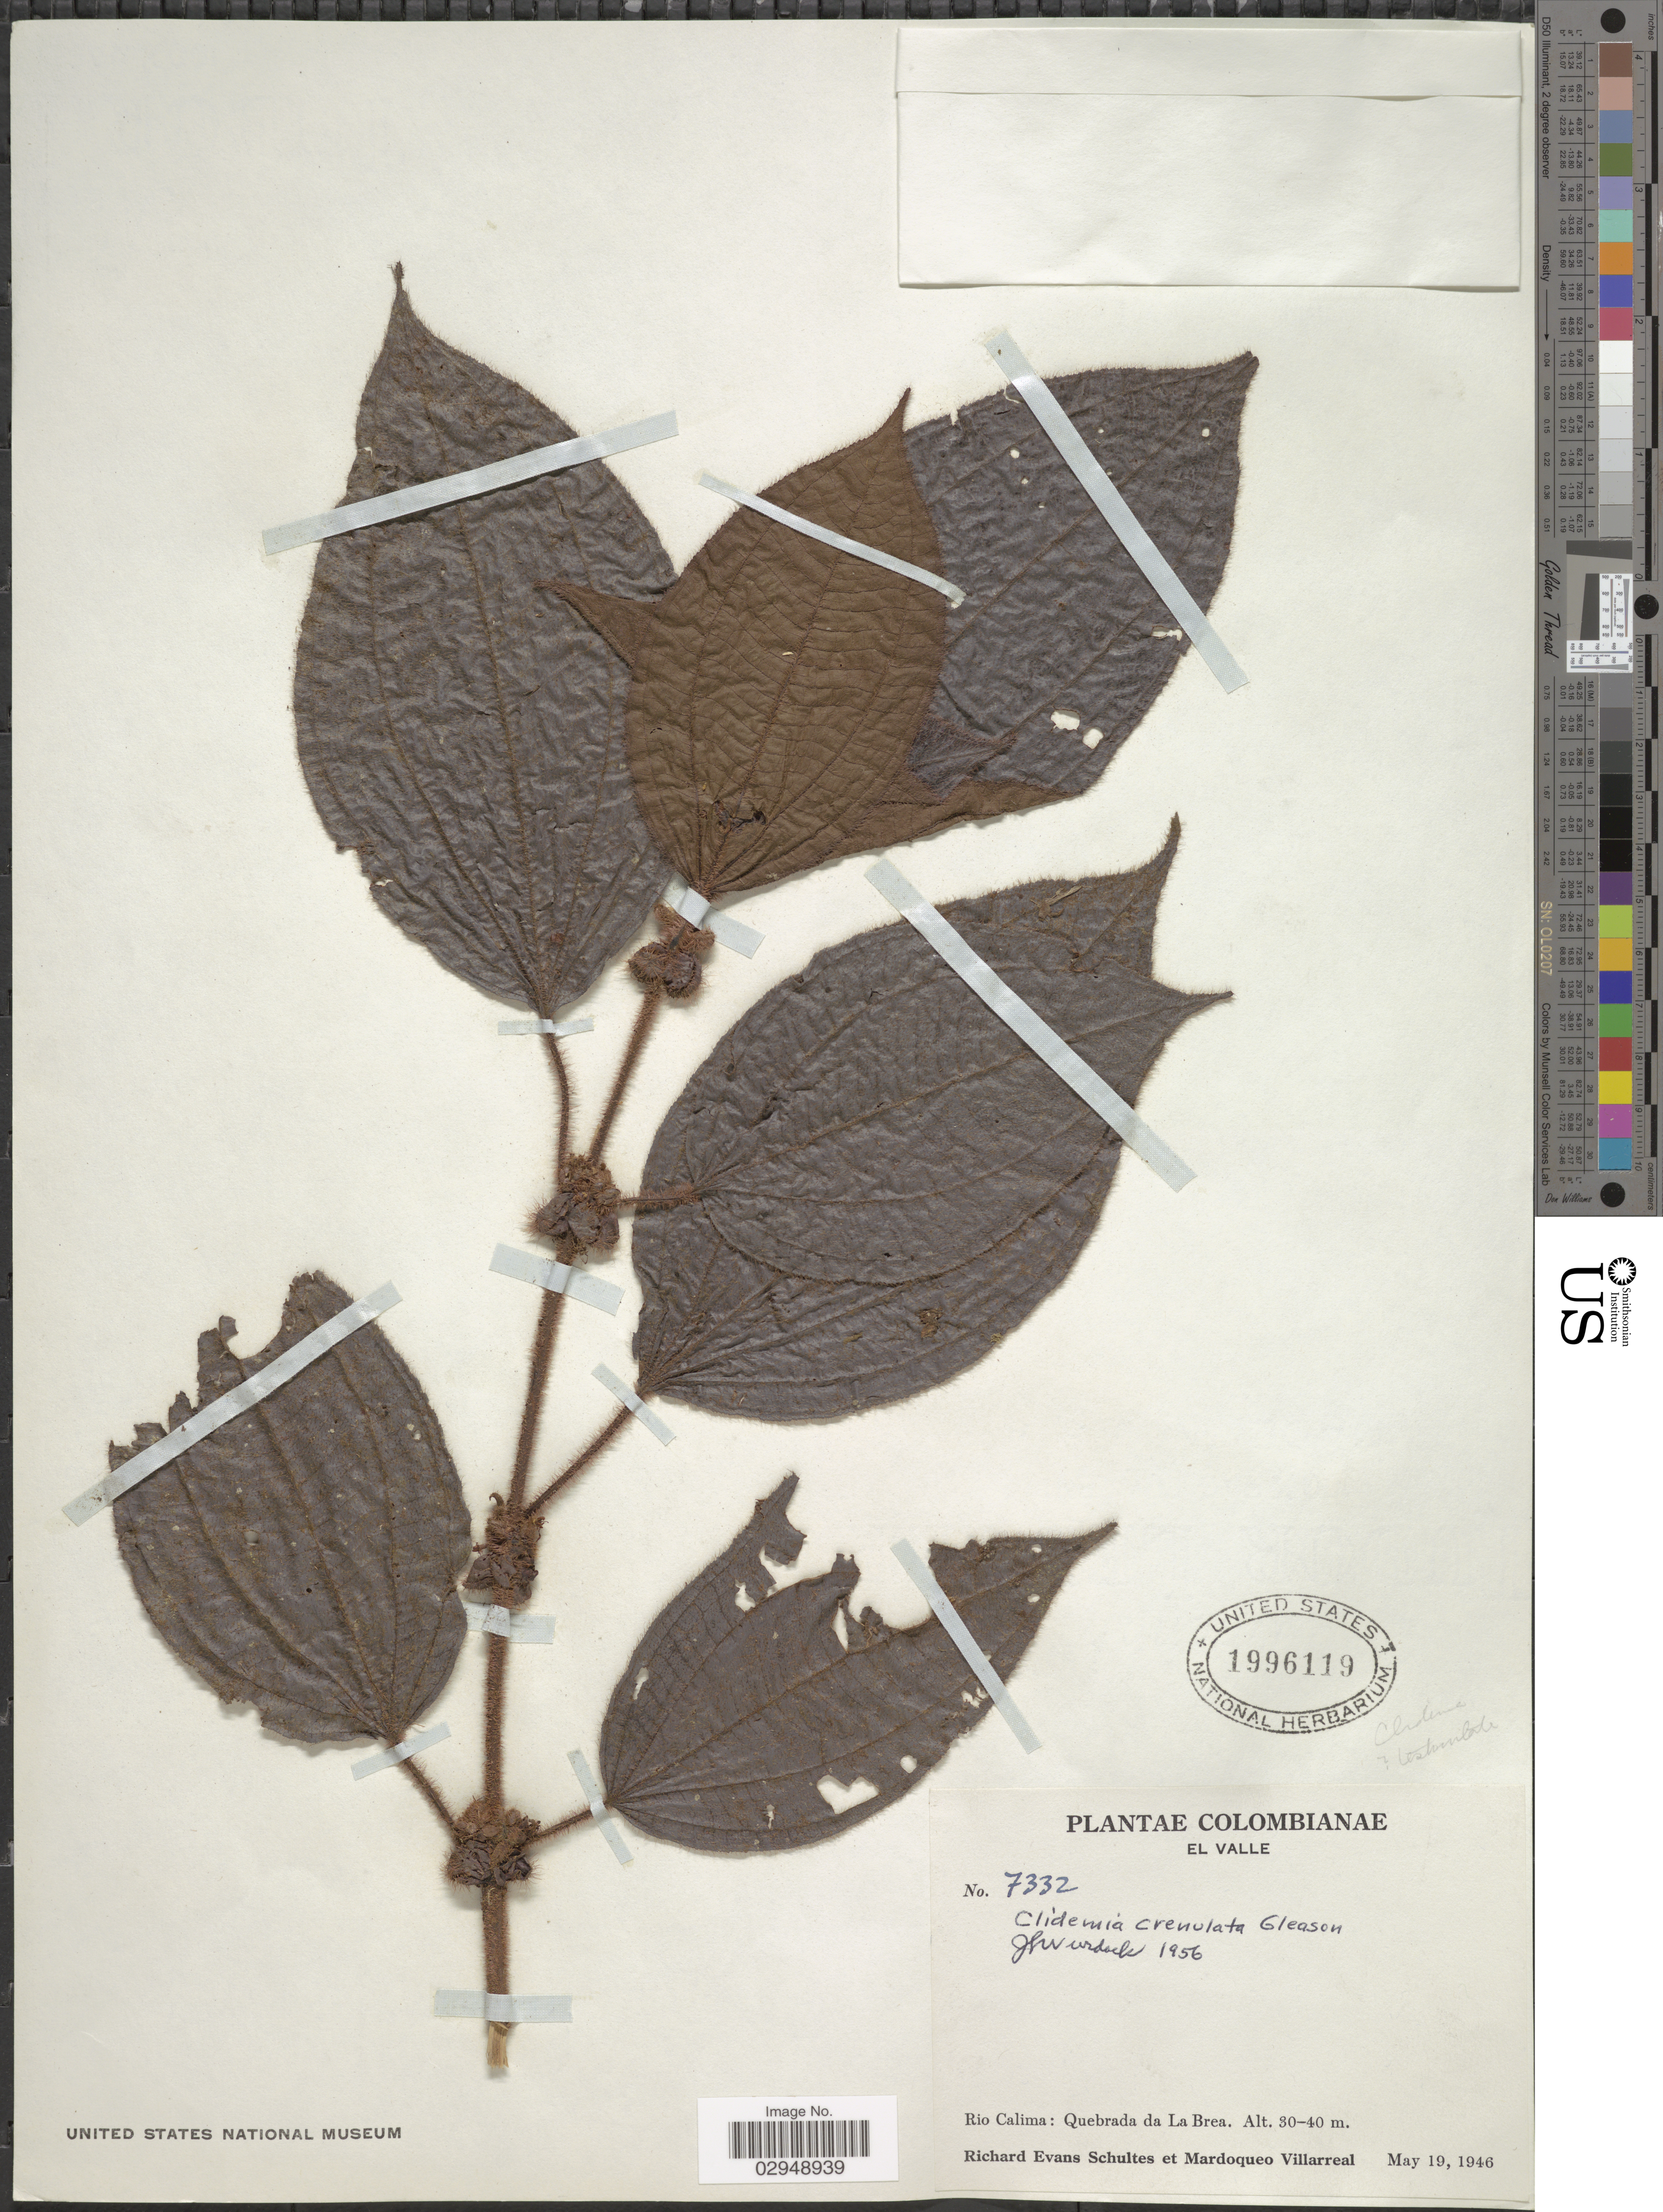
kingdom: Plantae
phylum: Tracheophyta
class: Magnoliopsida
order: Myrtales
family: Melastomataceae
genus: Clidemia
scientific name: Clidemia crenulata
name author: Gleason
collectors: R. E. Schultes & M. Villareal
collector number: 7332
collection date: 1946-05-19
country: Colombia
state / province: Valle del Cauca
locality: El Valle. Rio Calima: Quebrada de La Brea.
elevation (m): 30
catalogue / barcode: US 1996119